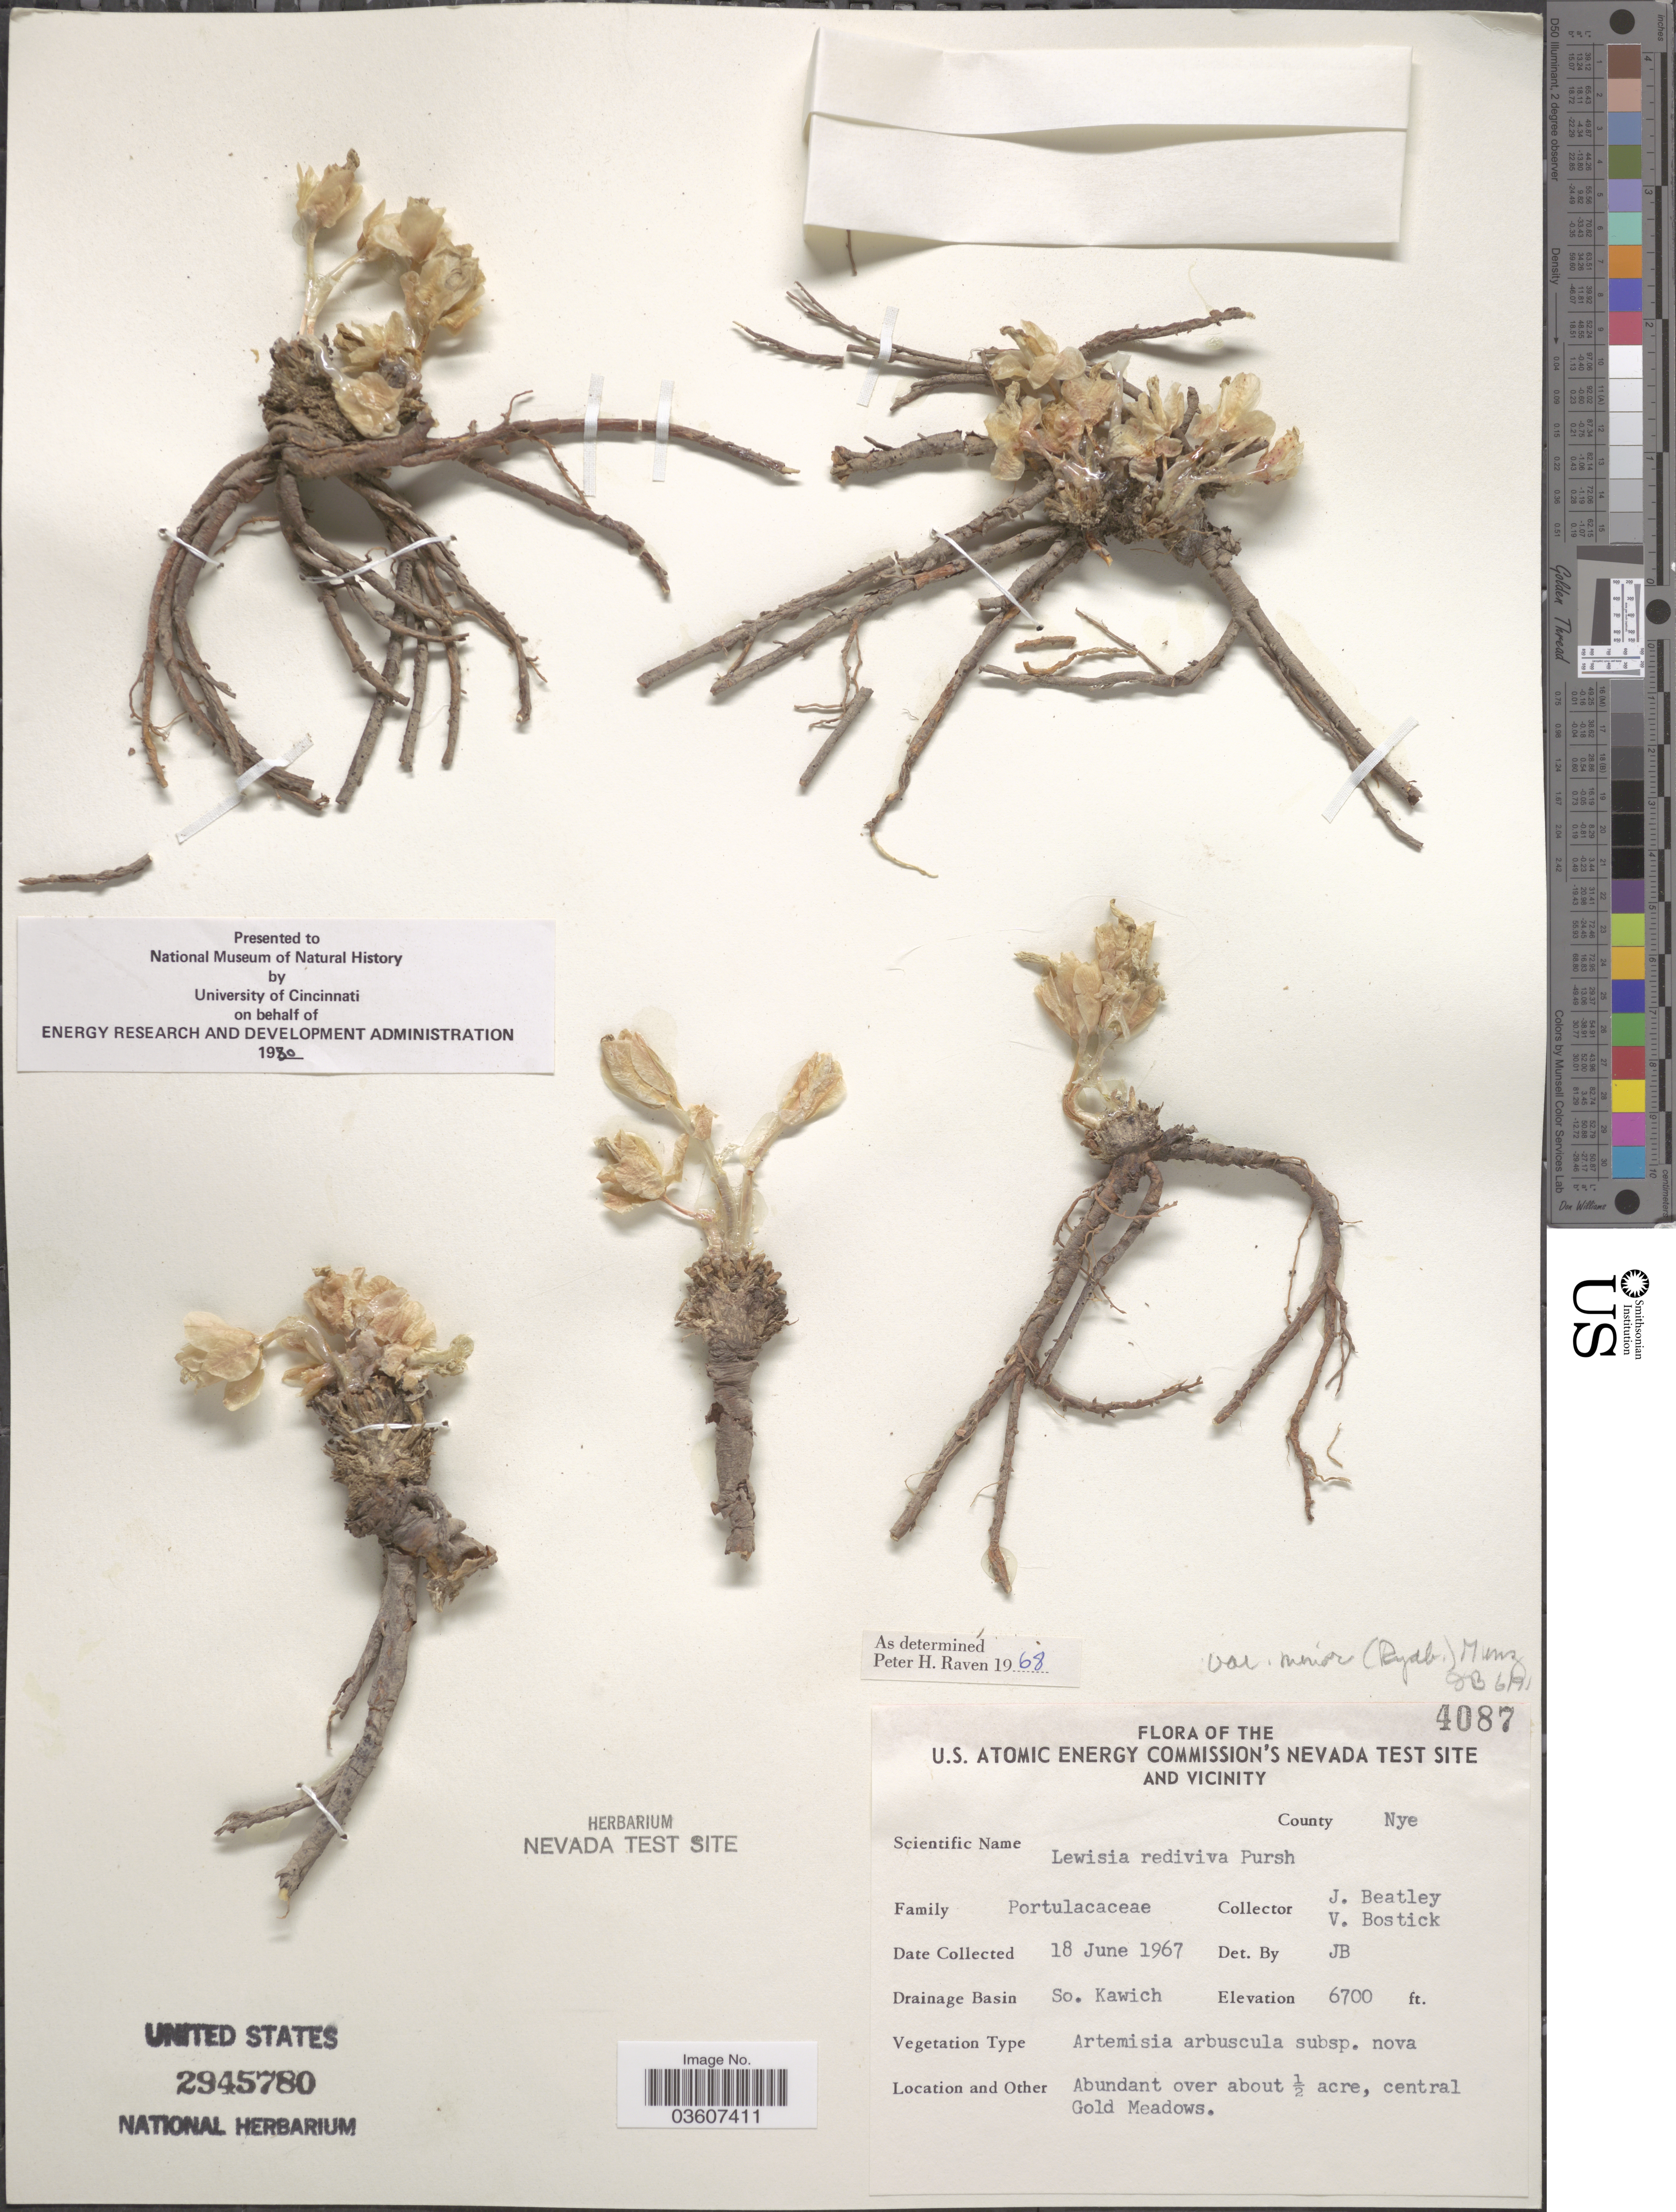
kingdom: Plantae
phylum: Tracheophyta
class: Magnoliopsida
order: Caryophyllales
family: Montiaceae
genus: Lewisia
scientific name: Lewisia rediviva var. minor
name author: (Rydb.) Munz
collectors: J. C. Beatley & V. Bostick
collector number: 4087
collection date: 1967-06-18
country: United States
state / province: Nevada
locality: U.S. Atomic Energy Commission's Nevada Test Site and Vicinity. County Nye, Drainage Basin So. Kawich. Abundant over about ½ acre, central Gold Meadows.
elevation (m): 2042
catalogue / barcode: US 2945780